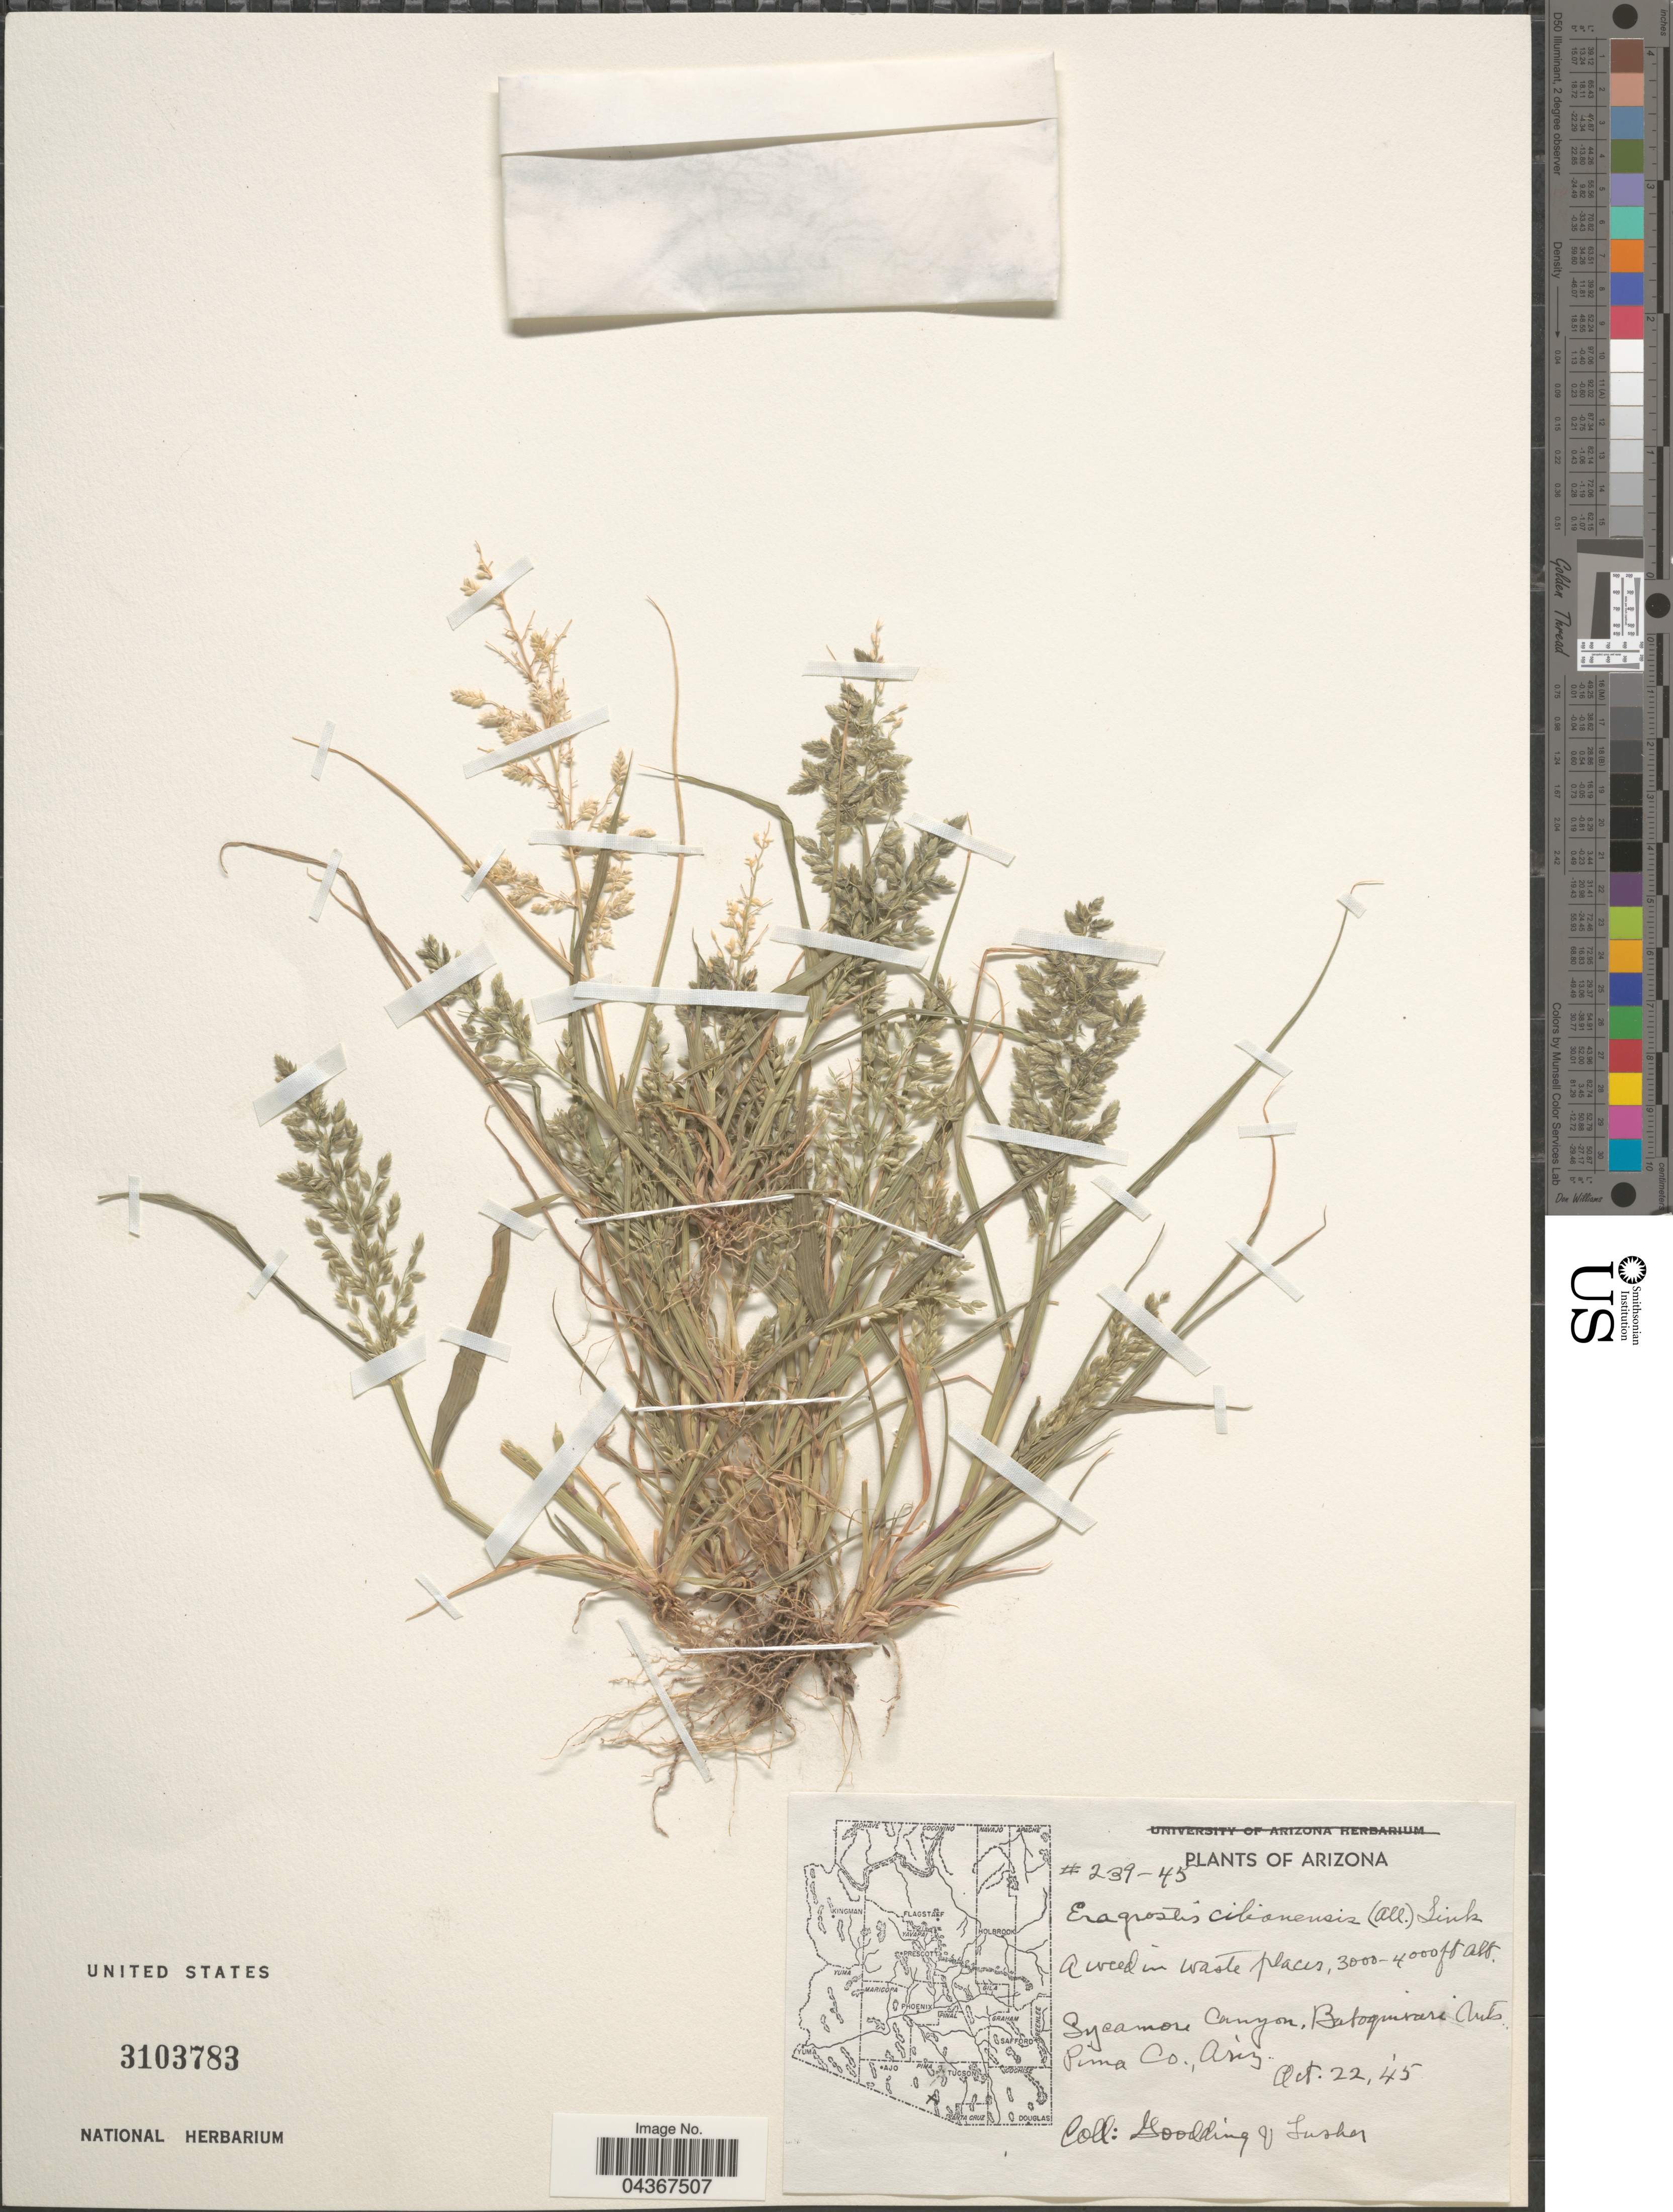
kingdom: Plantae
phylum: Tracheophyta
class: Liliopsida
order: Poales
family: Poaceae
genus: Eragrostis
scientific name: Eragrostis cilianensis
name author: (Bellardi) Vignolo ex Janch.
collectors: Gooding & Lusher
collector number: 239-45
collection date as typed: Transcribed d/m/y: 22/10/45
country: United States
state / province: Arizona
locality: Sycamore Canyon, Baboquivari Mts. Pima Co.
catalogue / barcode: US 3103783